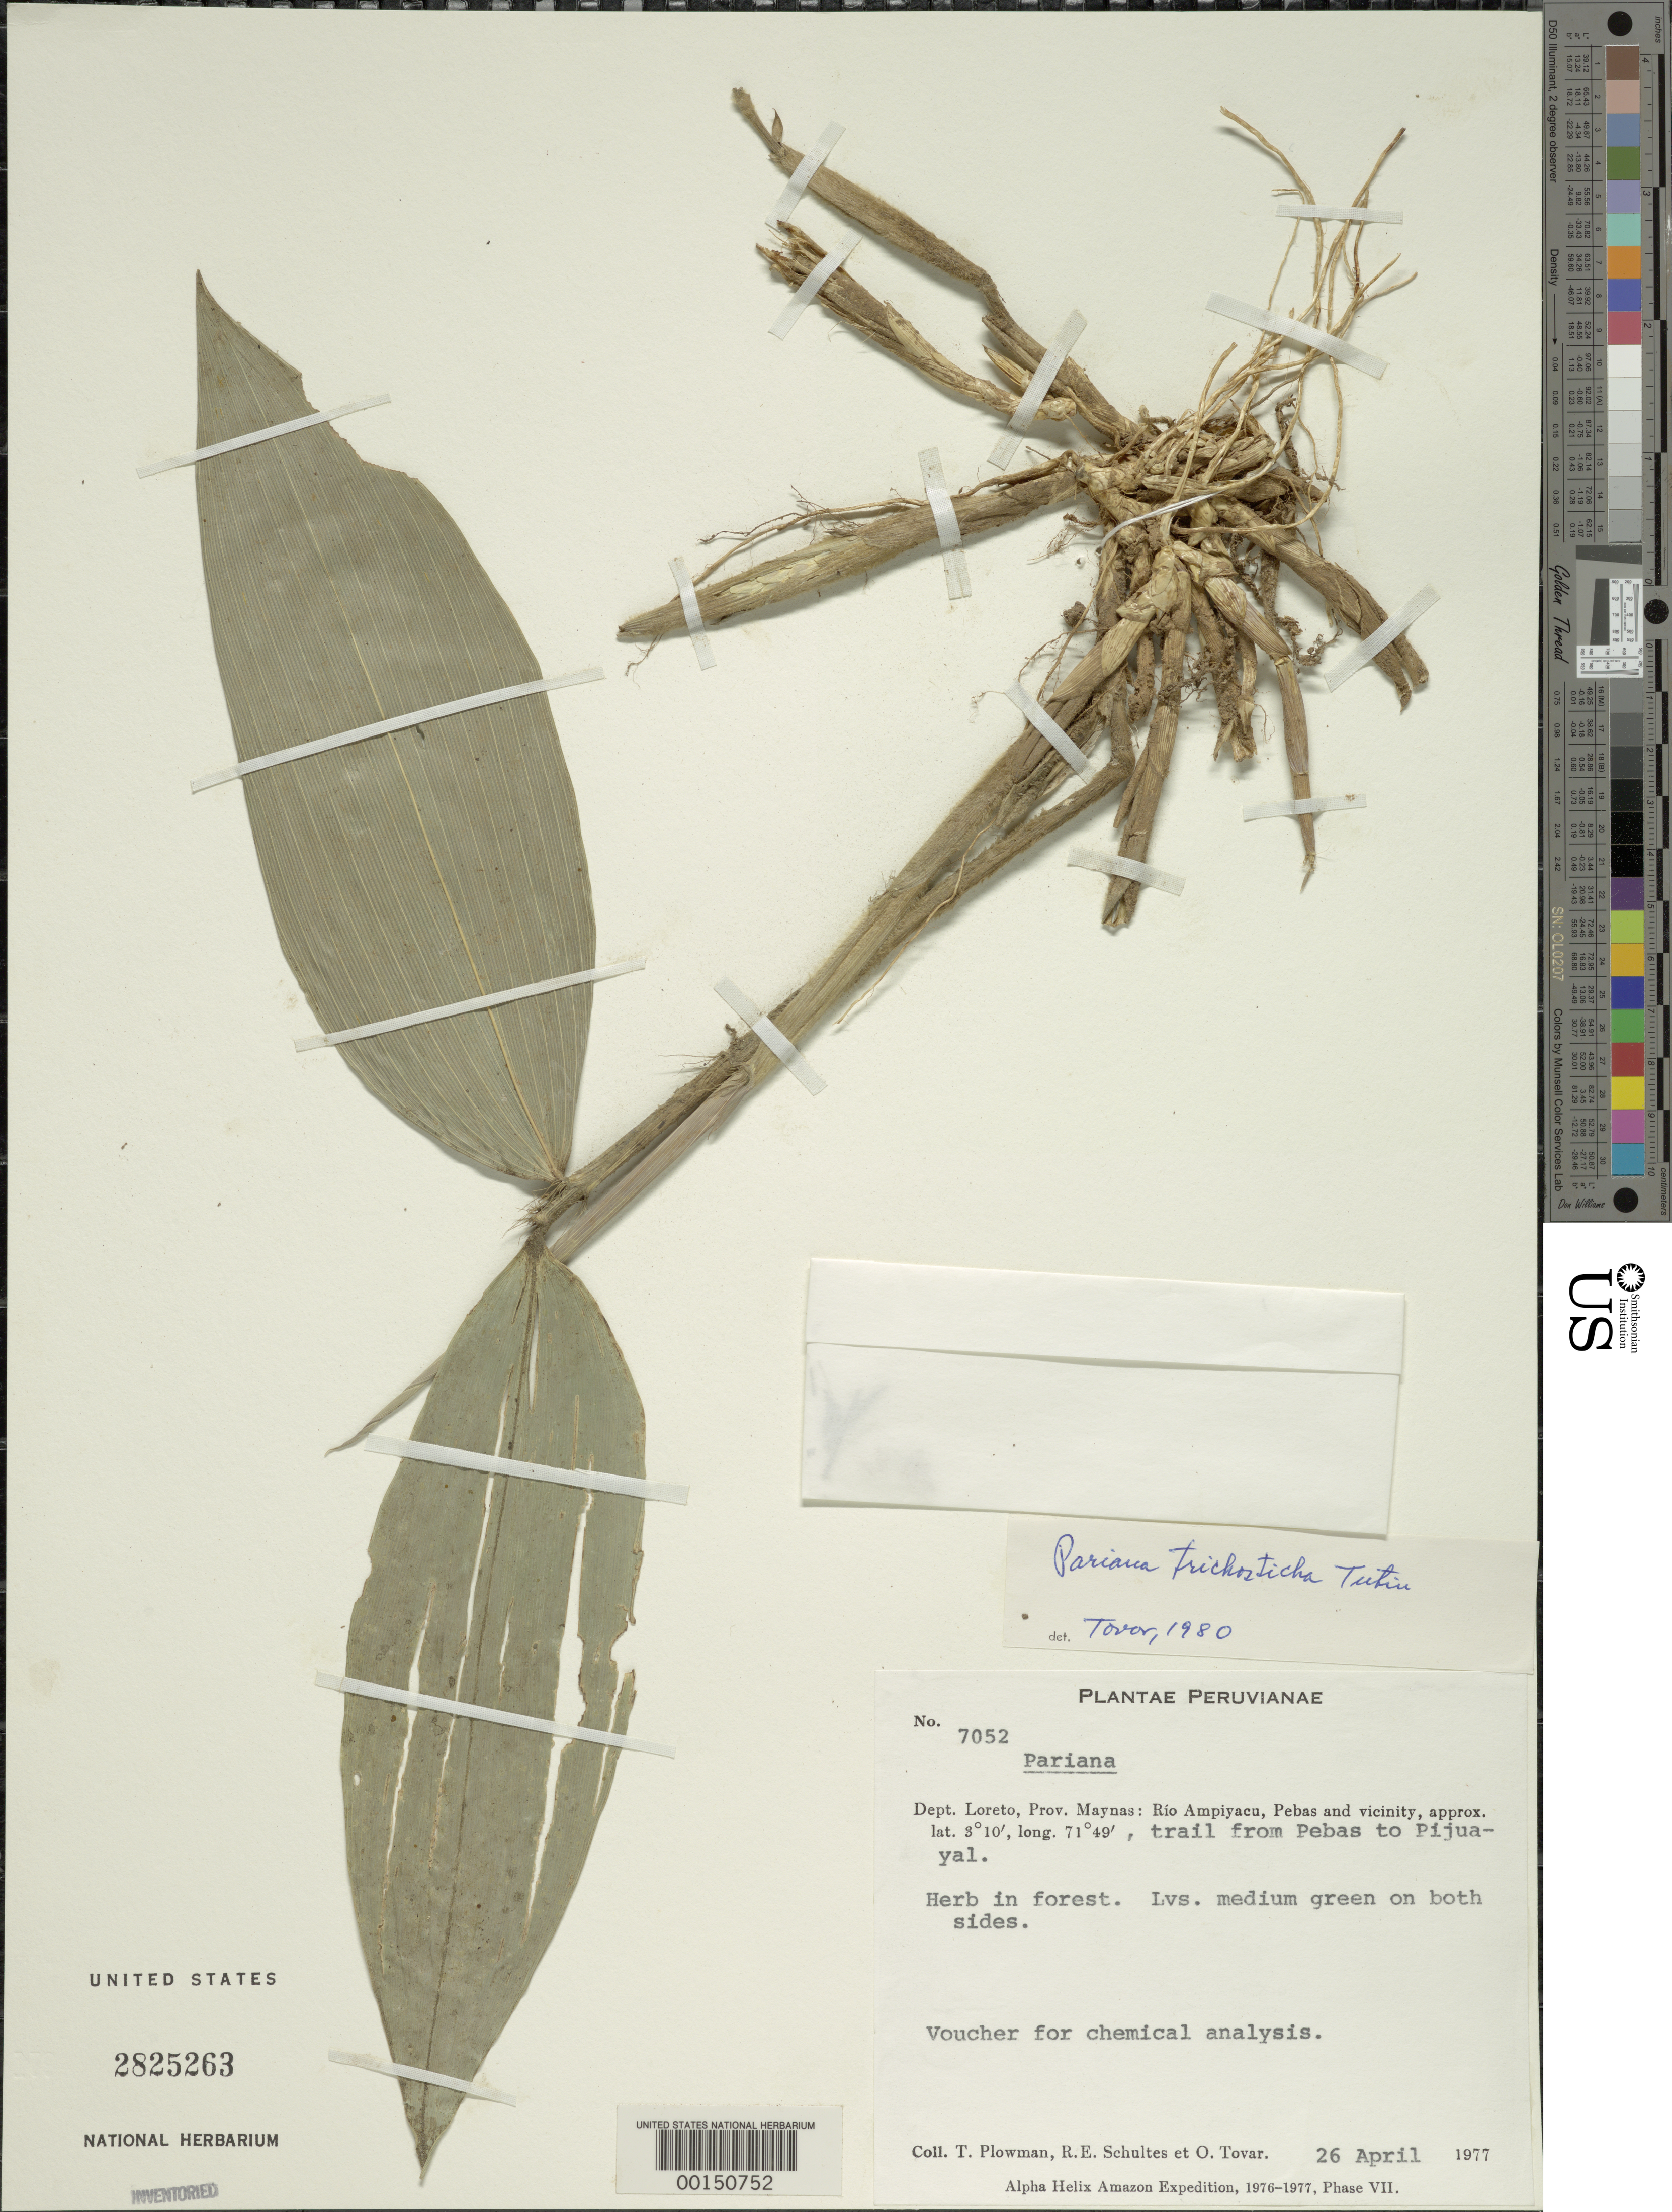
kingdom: Plantae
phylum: Tracheophyta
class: Liliopsida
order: Poales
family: Poaceae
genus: Pariana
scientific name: Pariana trichosticha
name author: Tutin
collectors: T. Plowman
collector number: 7052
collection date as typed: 26 Apr 1977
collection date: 1977-04-26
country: Peru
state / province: Loreto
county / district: Maynas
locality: Río Ampiyacu, Pebas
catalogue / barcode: US 2825263